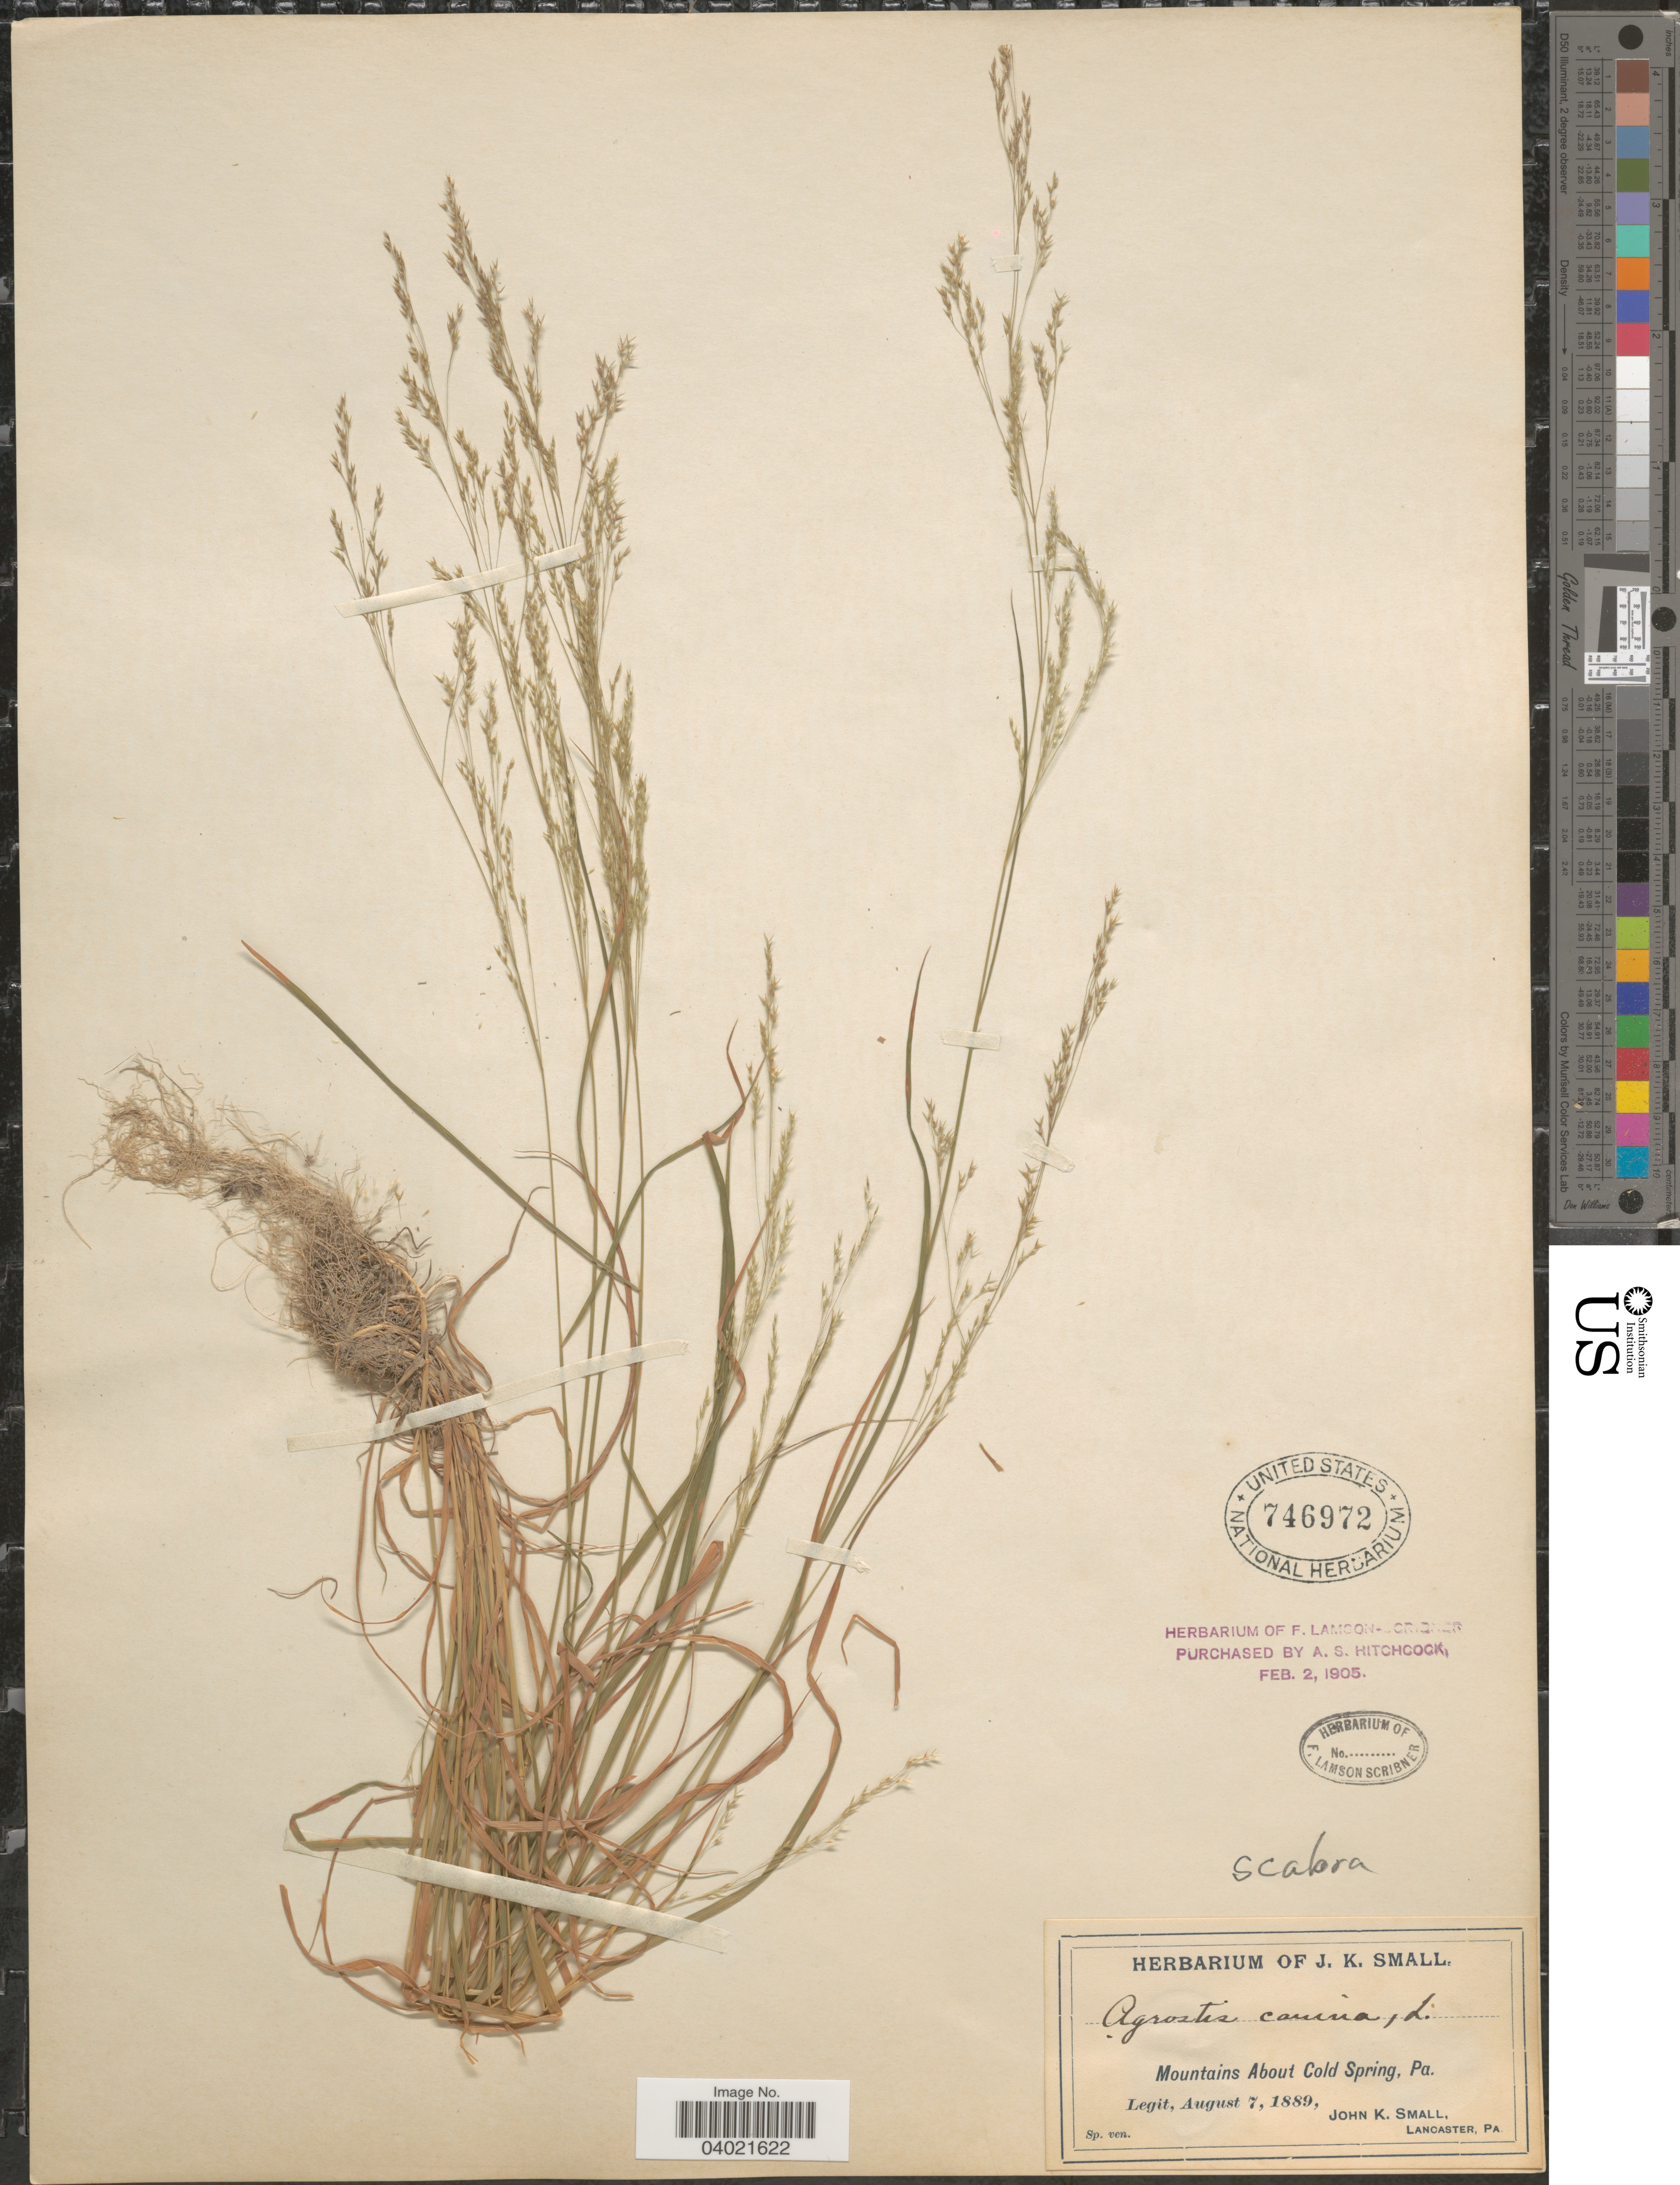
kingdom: Plantae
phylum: Tracheophyta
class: Liliopsida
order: Poales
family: Poaceae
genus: Agrostis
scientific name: Agrostis perennans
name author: (Walter) Tuck.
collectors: J. K. Small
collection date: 1889-08-07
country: United States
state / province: Pennsylvania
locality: Mountains About Cold Spring.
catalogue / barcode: US 746972